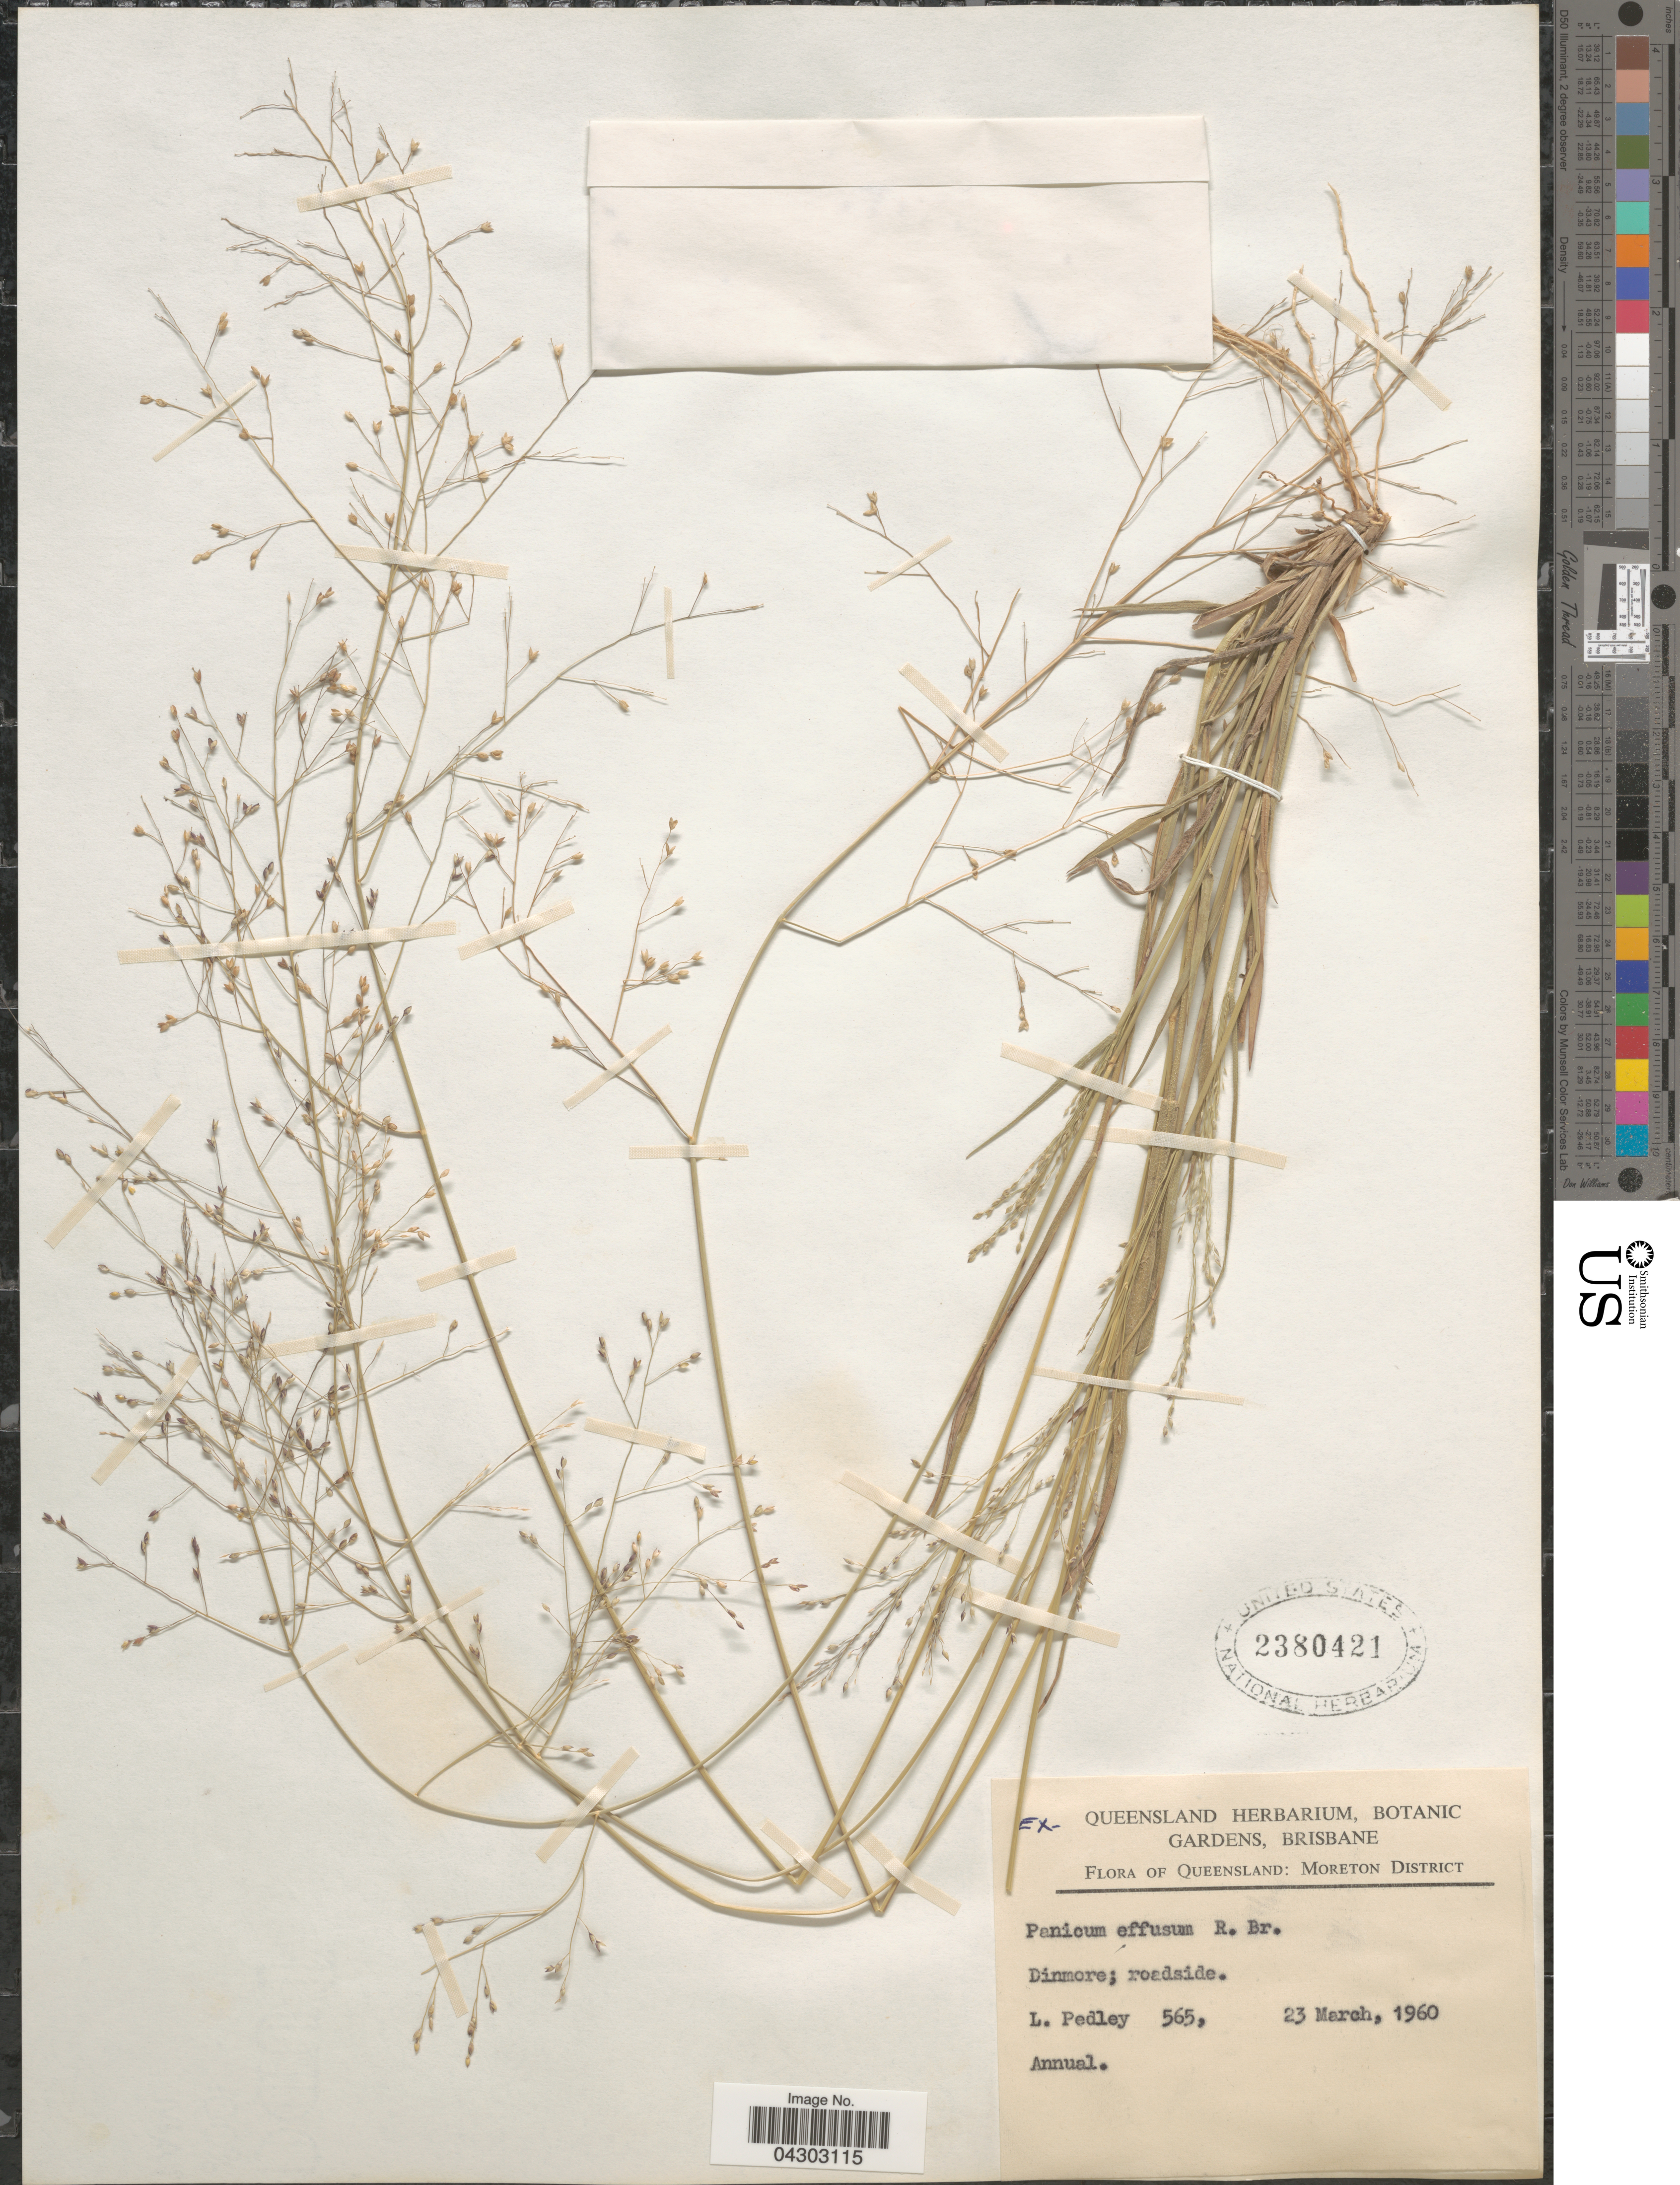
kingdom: Plantae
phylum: Tracheophyta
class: Liliopsida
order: Poales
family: Poaceae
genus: Panicum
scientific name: Panicum effusum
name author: R. Br.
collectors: L. Pedley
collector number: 565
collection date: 1960-03-23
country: Australia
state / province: Queensland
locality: Moreton District. Dinmore.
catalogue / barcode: US 2380421